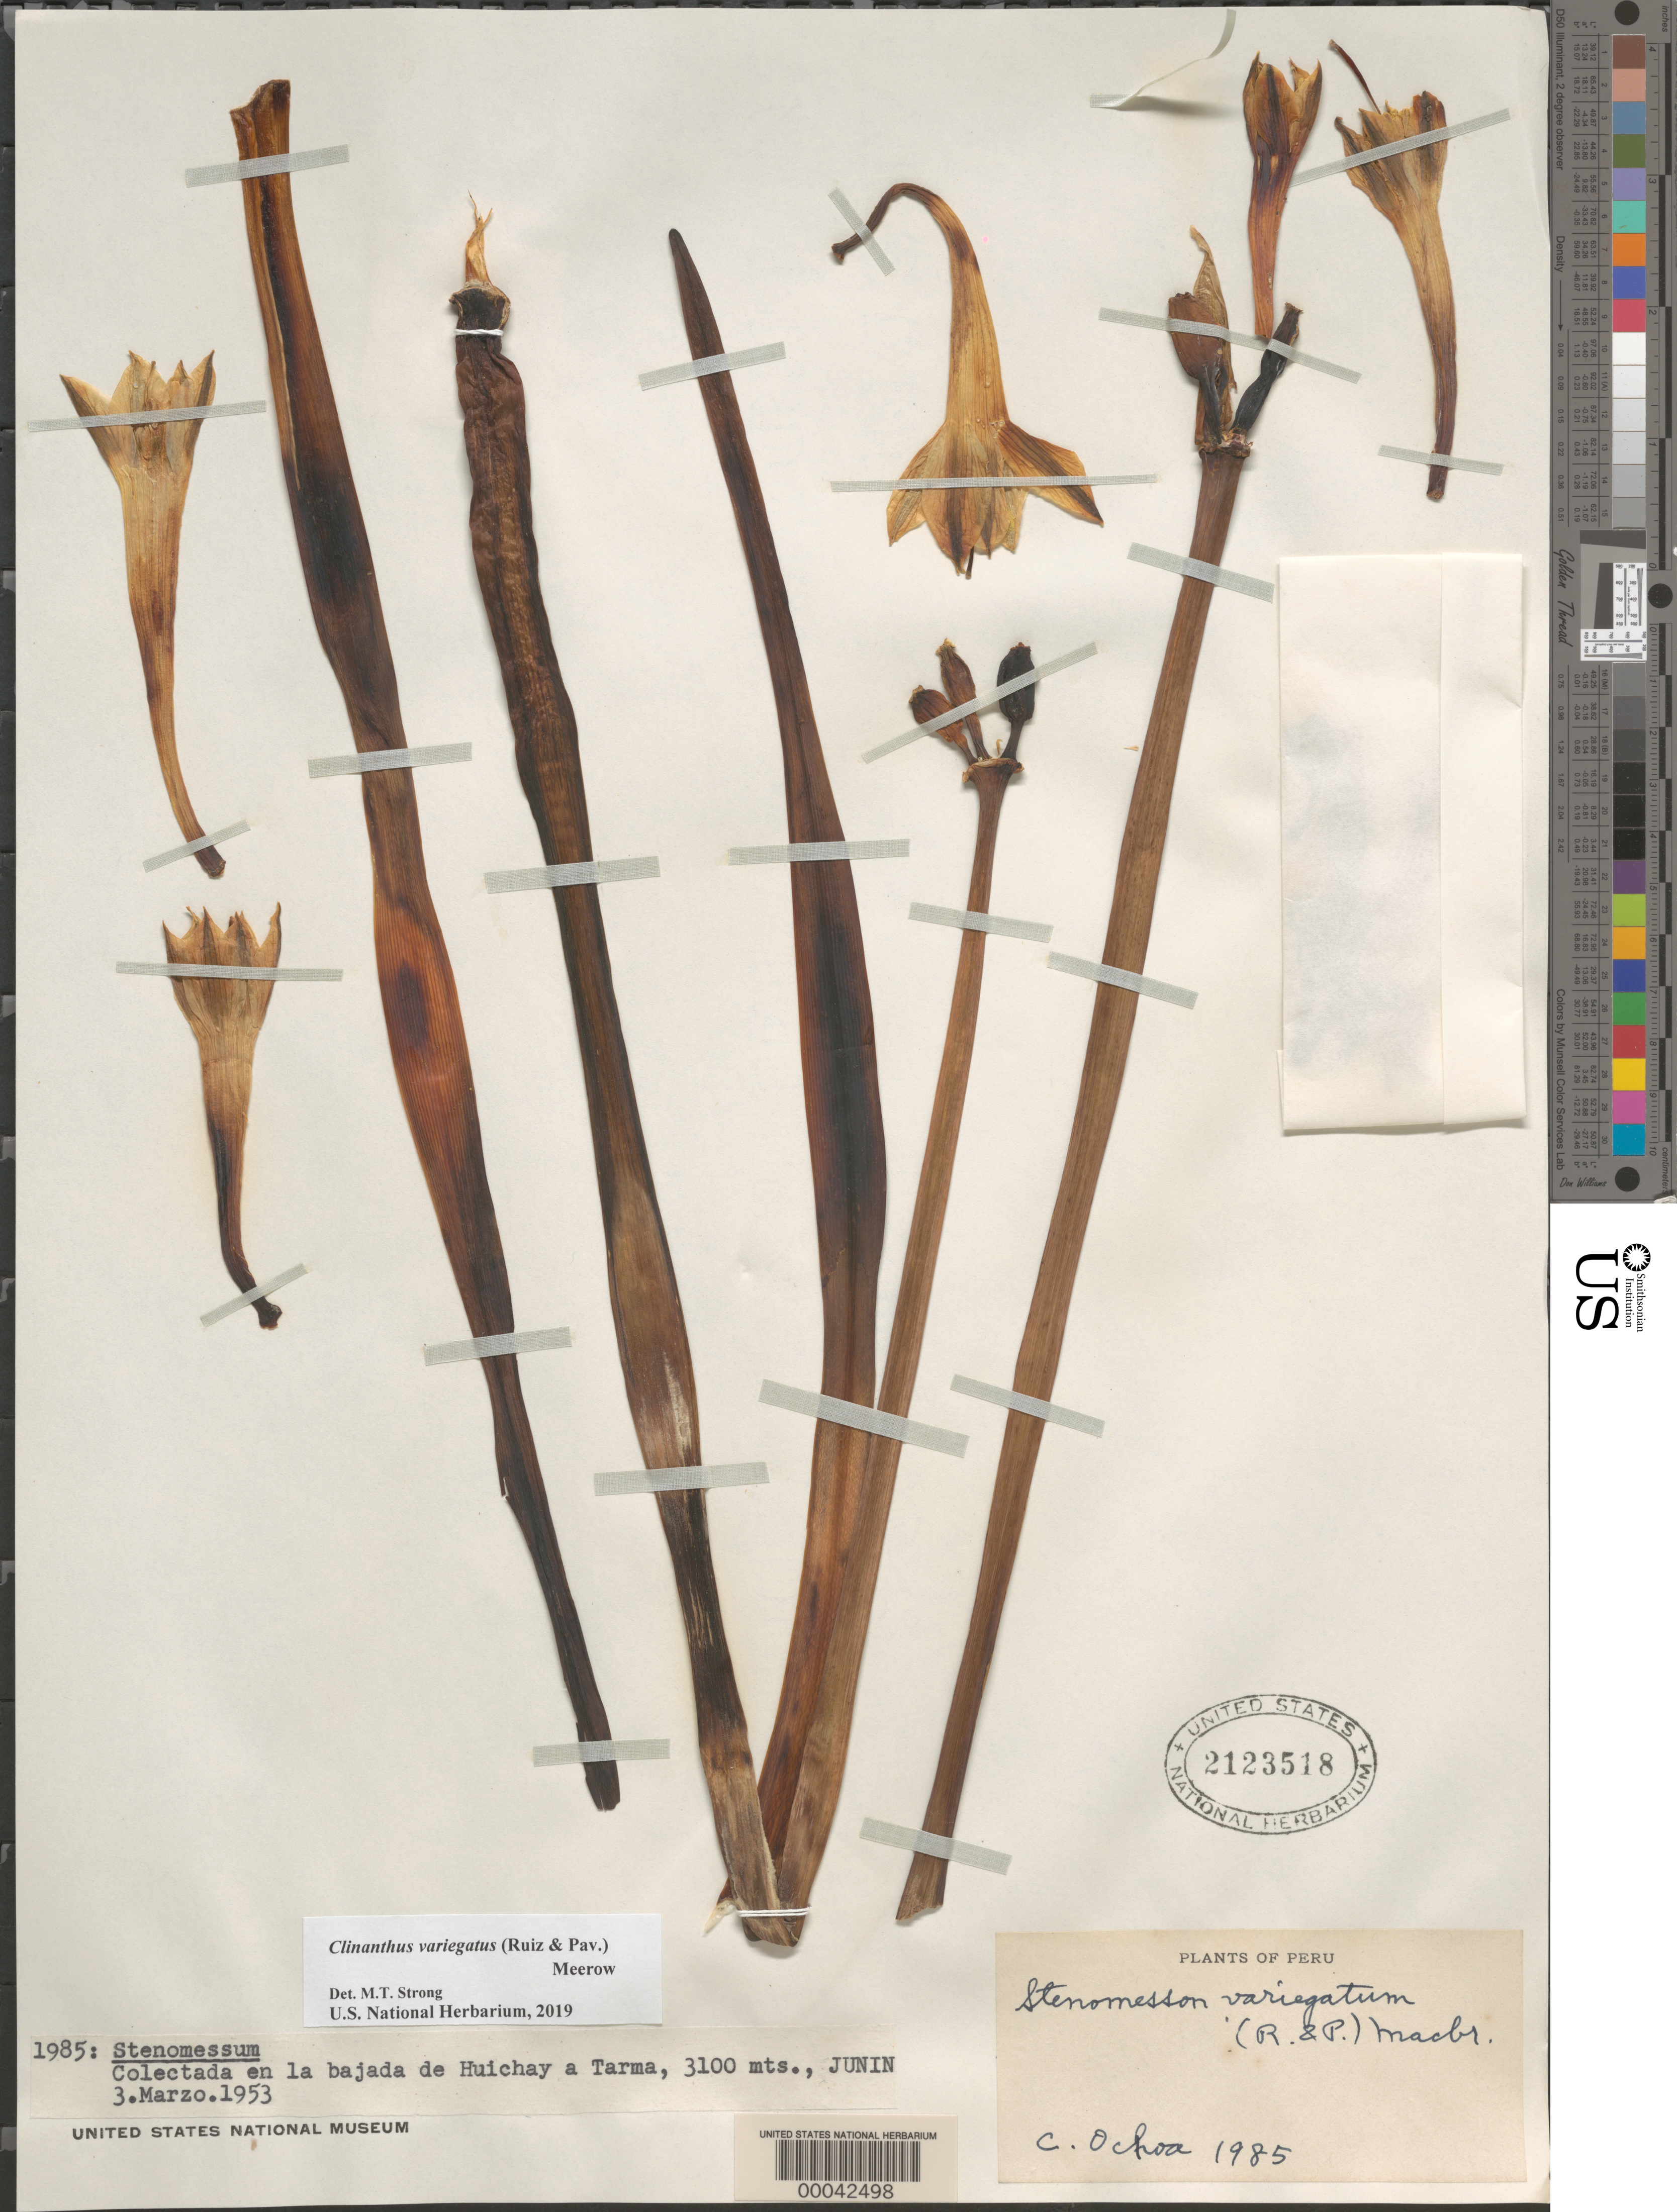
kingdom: Plantae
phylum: Tracheophyta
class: Liliopsida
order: Asparagales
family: Amaryllidaceae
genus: Clinanthus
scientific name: Clinanthus variegatus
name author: (Ruiz & Pav.) Meerow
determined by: Strong, Mark T., (BOT), Smithsonian Institution - National Museum of Natural History (UNITED STATES)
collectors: C. M. Ochoa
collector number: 1985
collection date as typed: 03 Mar 1953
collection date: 1953-03-03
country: Peru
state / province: Junín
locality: Slope of huichay a tarma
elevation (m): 3100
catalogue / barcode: US 2123518